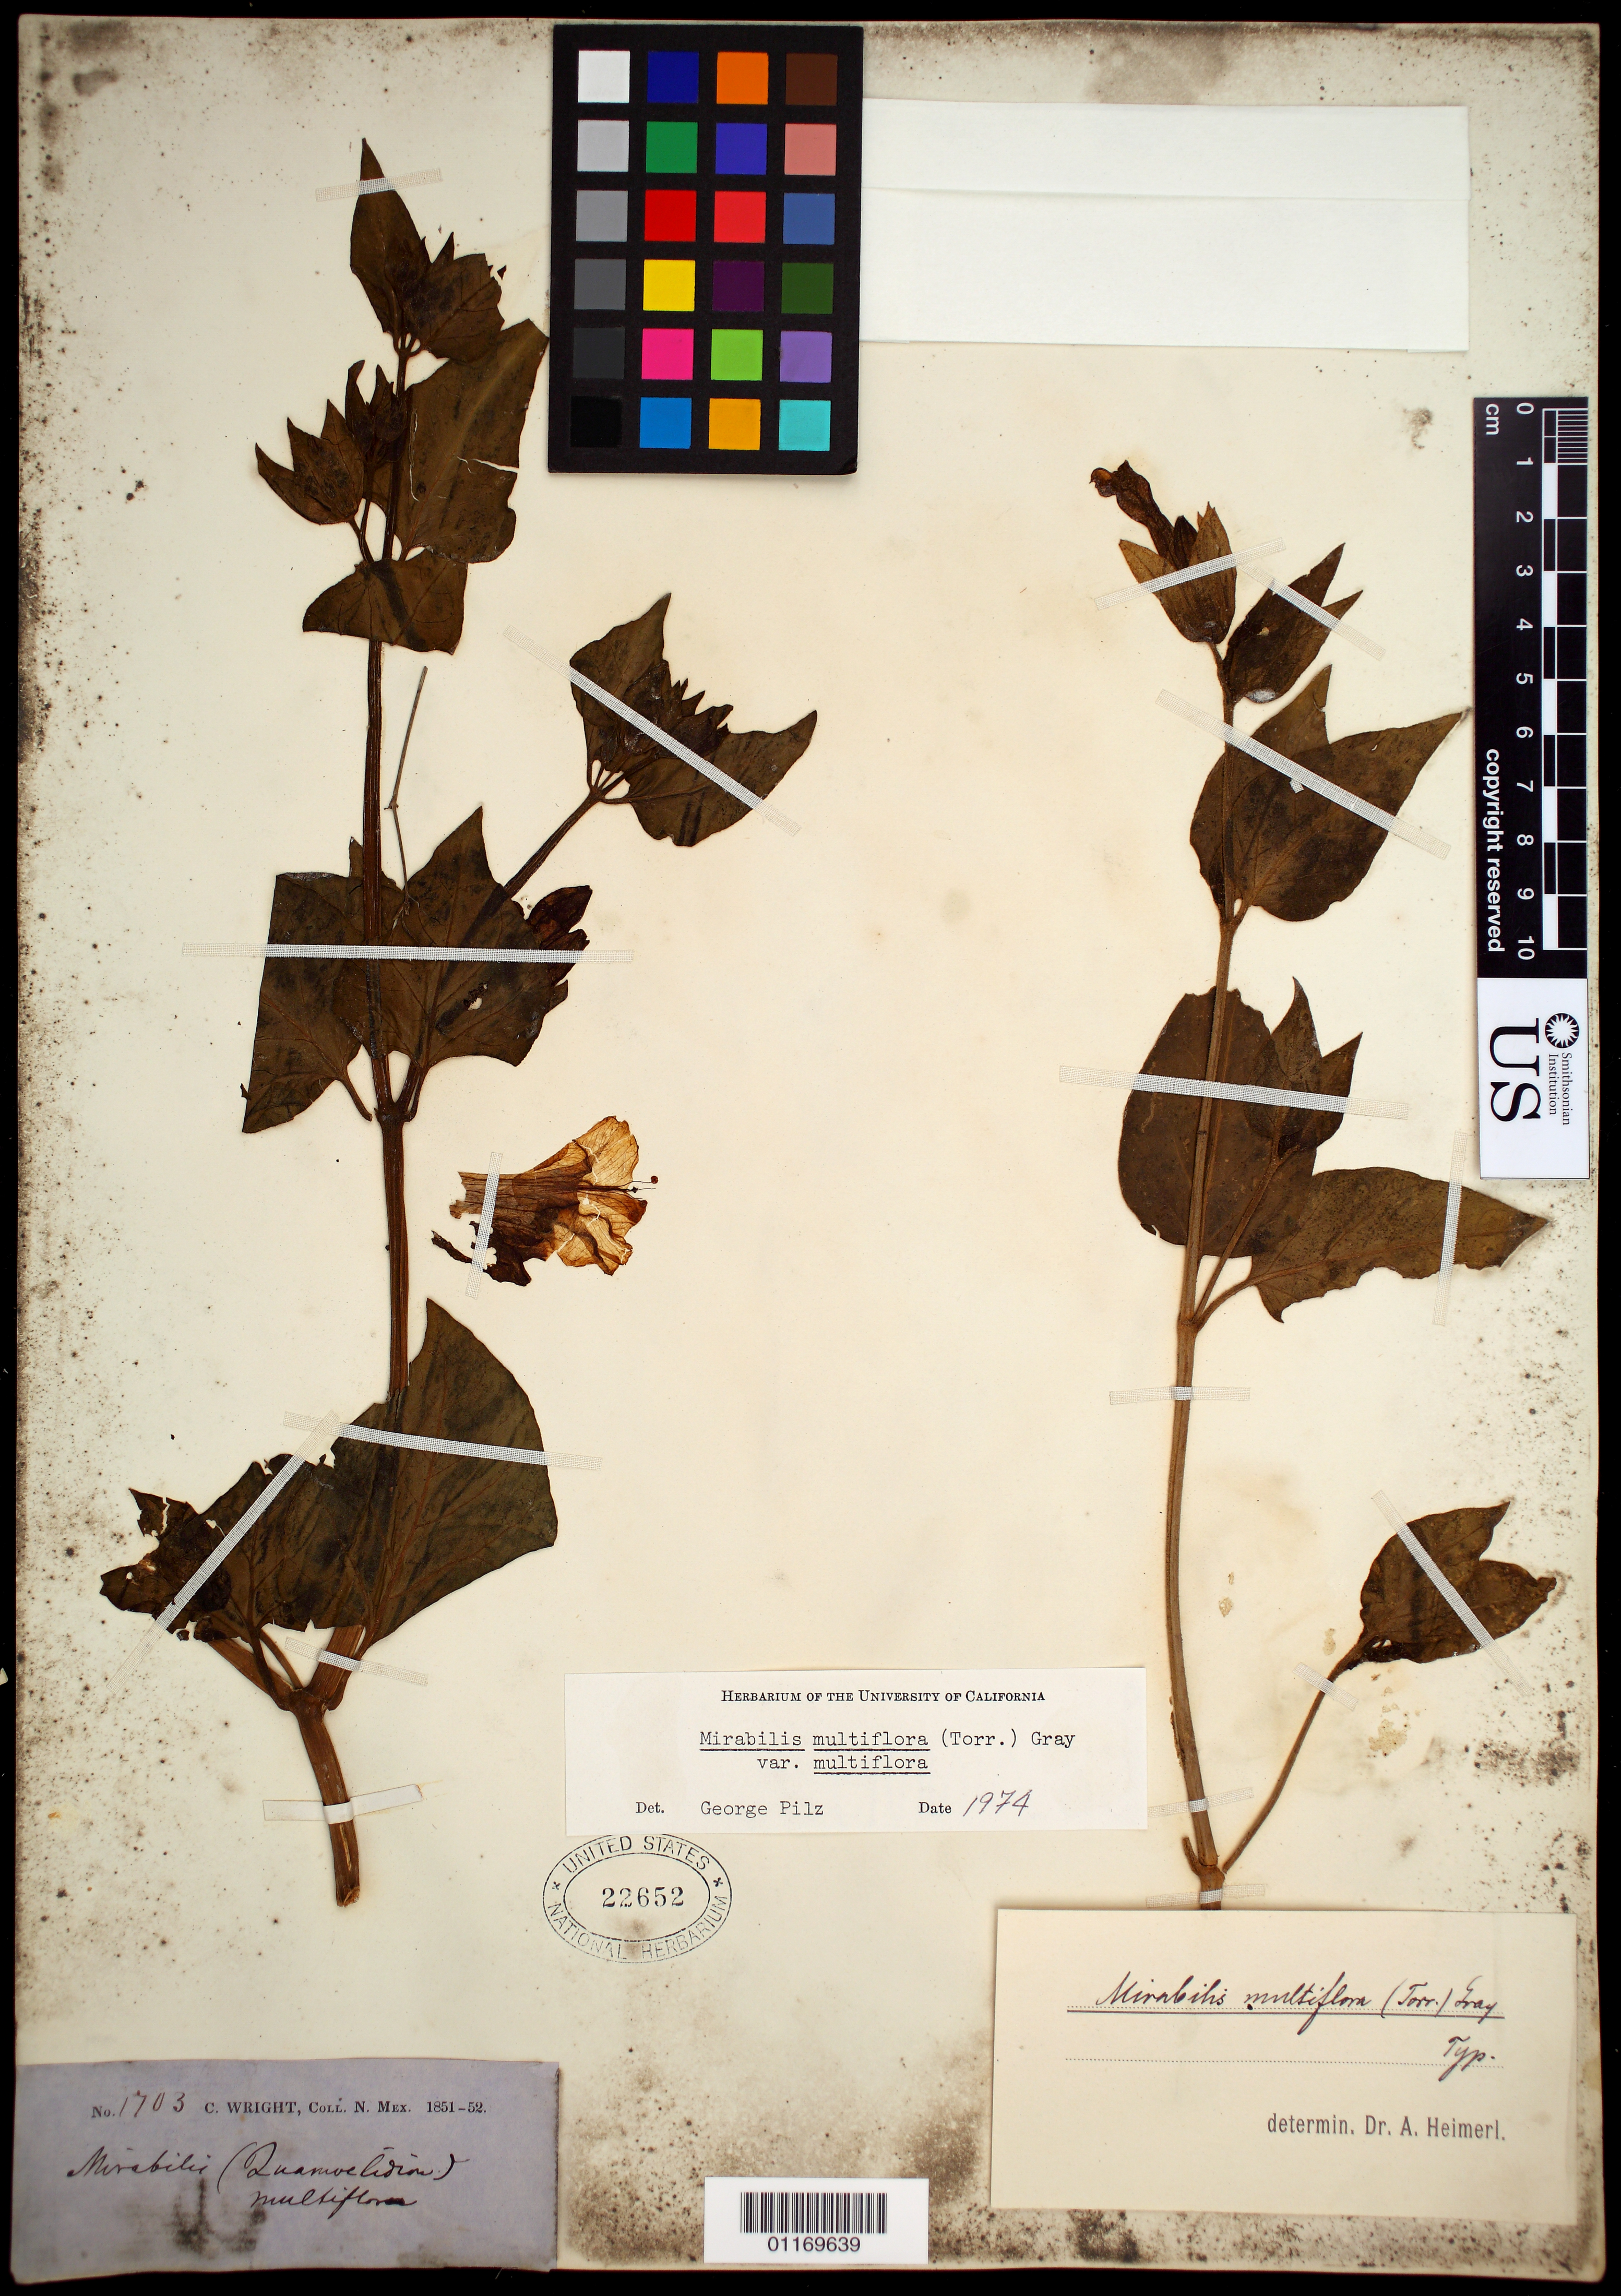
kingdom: Plantae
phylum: Tracheophyta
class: Magnoliopsida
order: Caryophyllales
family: Nyctaginaceae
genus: Mirabilis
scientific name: Mirabilis multiflora var. multiflora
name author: (Torr.) A. Gray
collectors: C. Wright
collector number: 1703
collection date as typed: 1851 to -- --- 1852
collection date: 1851/1852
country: United States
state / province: New Mexico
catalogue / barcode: US 22652